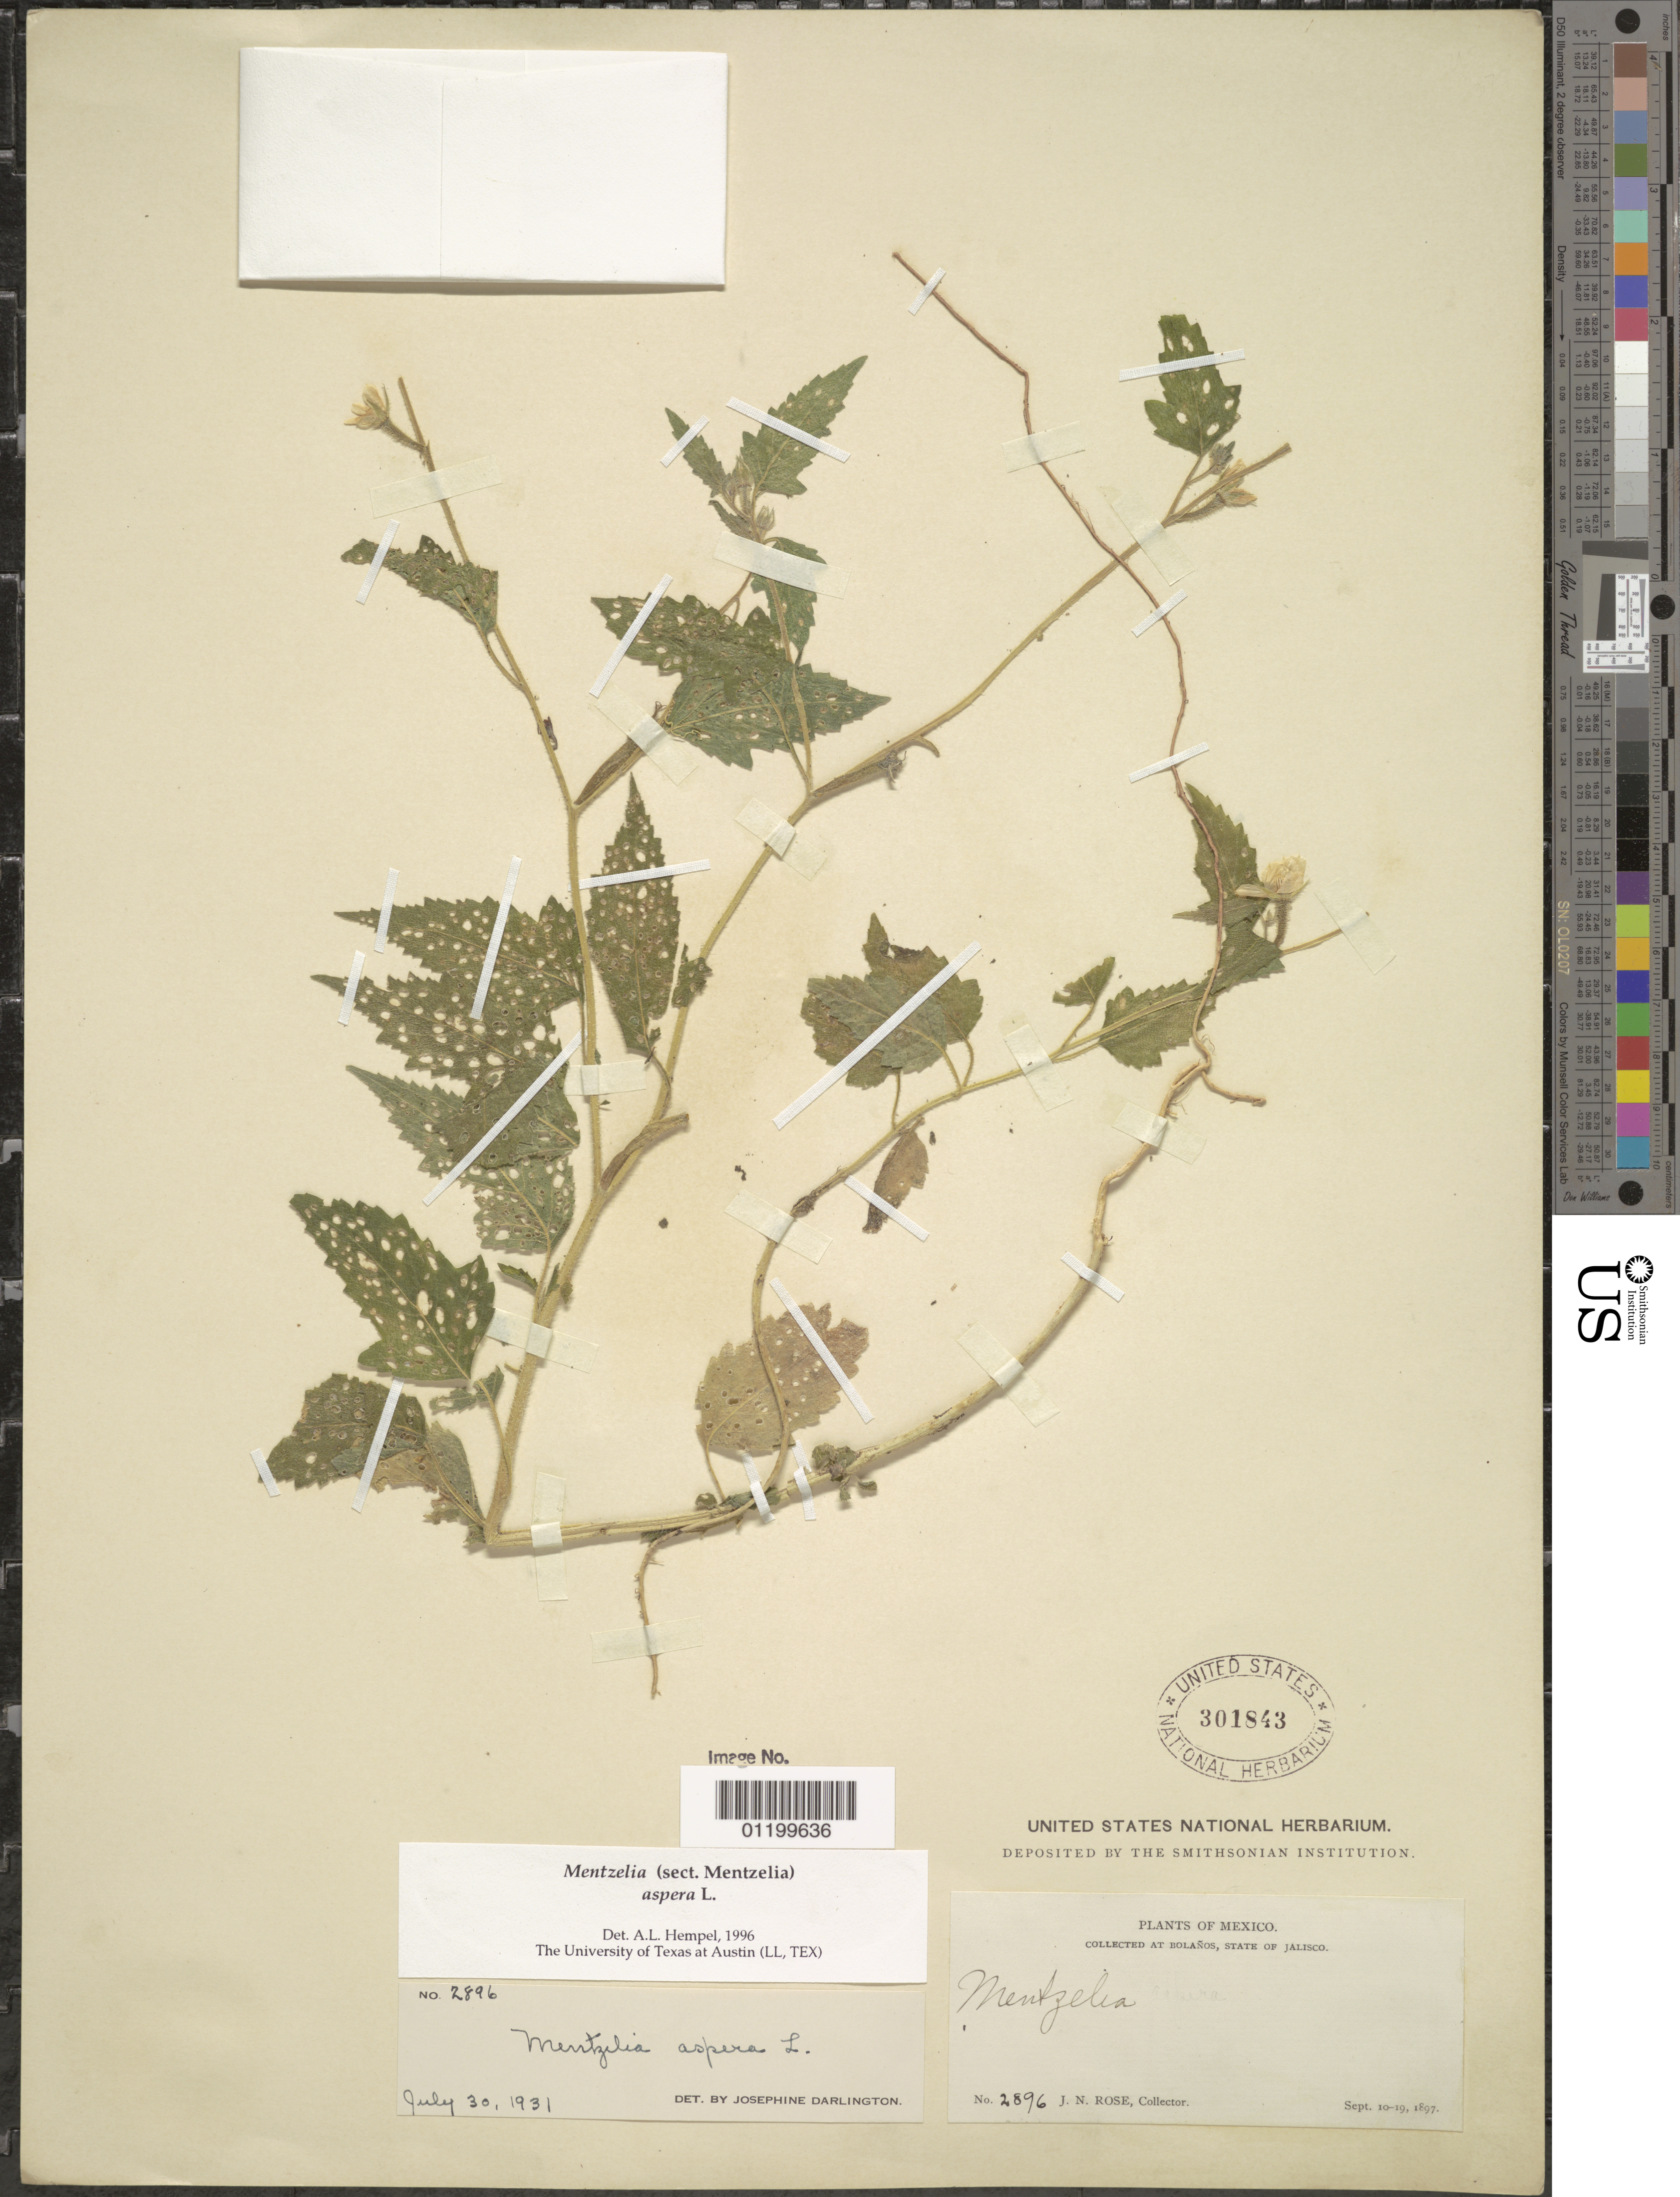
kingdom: Plantae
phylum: Tracheophyta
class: Magnoliopsida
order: Cornales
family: Loasaceae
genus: Mentzelia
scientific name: Mentzelia aspera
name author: L.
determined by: Hempel, A.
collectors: J. N. Rose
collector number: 2896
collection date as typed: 10 Sep 1897 to 19 Sep 1897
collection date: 1897-09-10/1897-09-19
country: Mexico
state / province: Jalisco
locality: Bolaños.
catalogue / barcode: US 301843